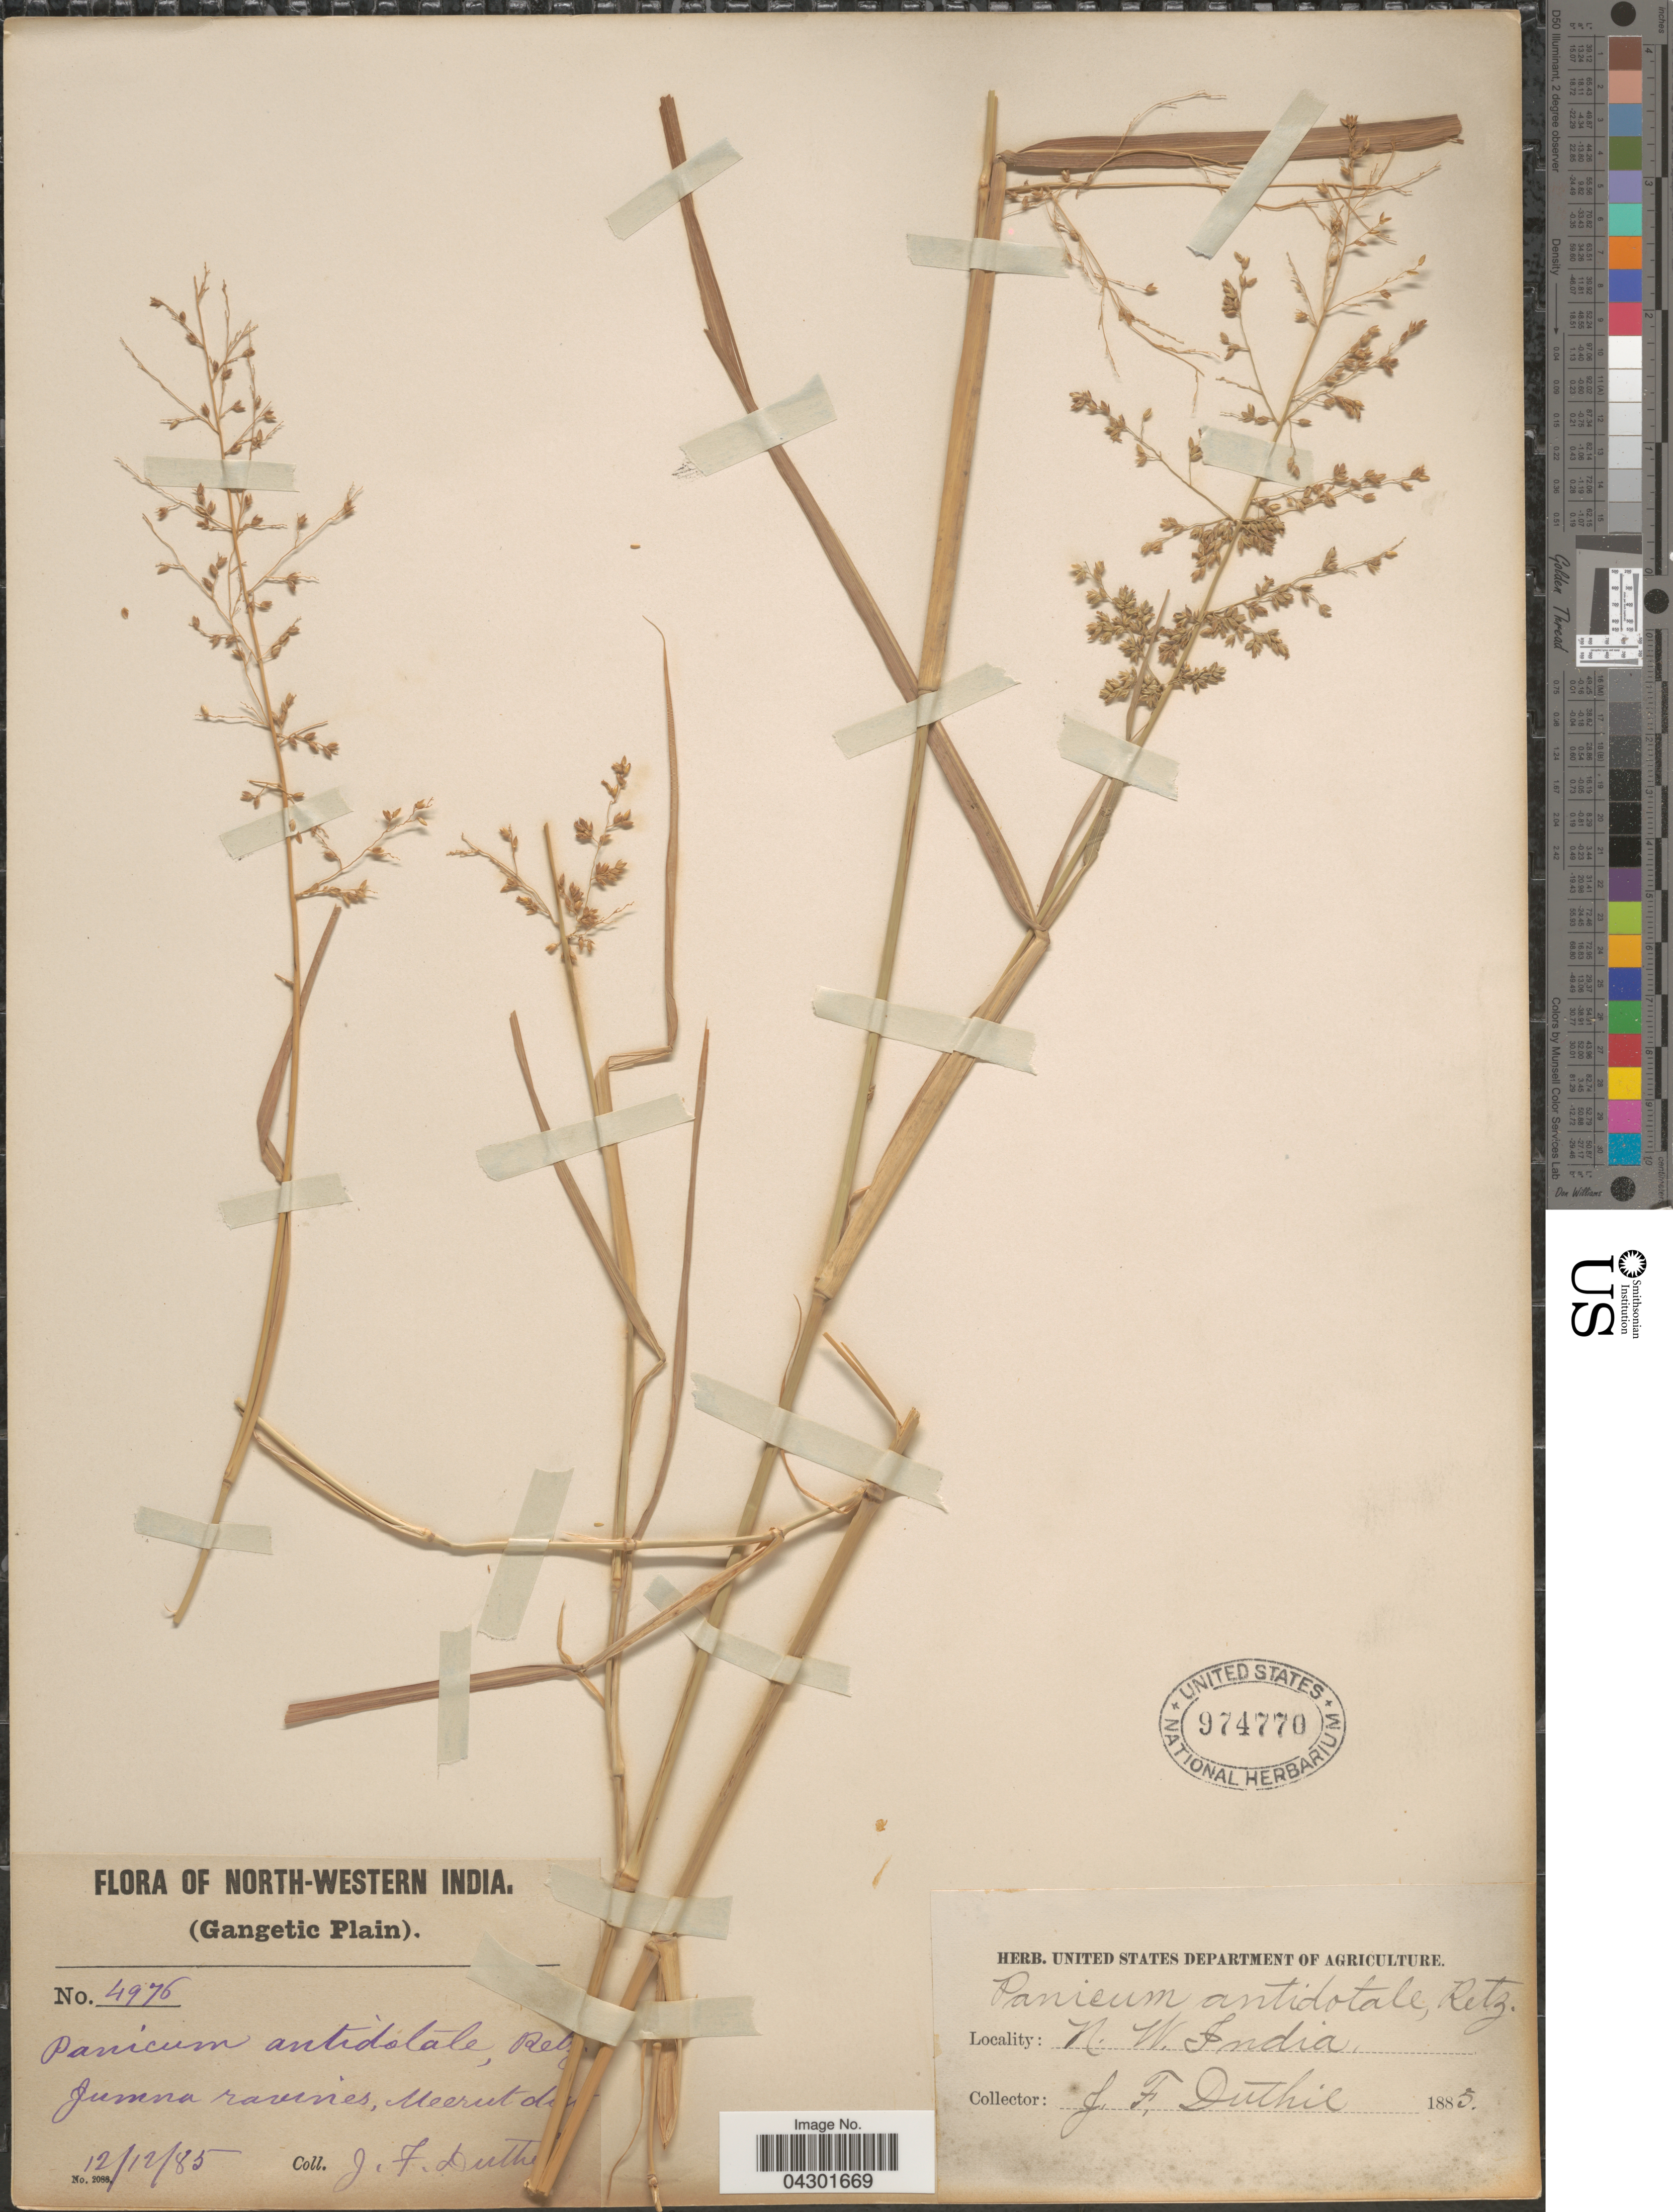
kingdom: Plantae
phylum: Tracheophyta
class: Liliopsida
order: Poales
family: Poaceae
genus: Panicum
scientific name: Panicum antidotale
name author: Retz.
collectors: J. F. Duthie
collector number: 4976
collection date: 1885-12-12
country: India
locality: North-Western India. (Gangetic Plain). Jumna ravines, Meerut d.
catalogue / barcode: US 974770